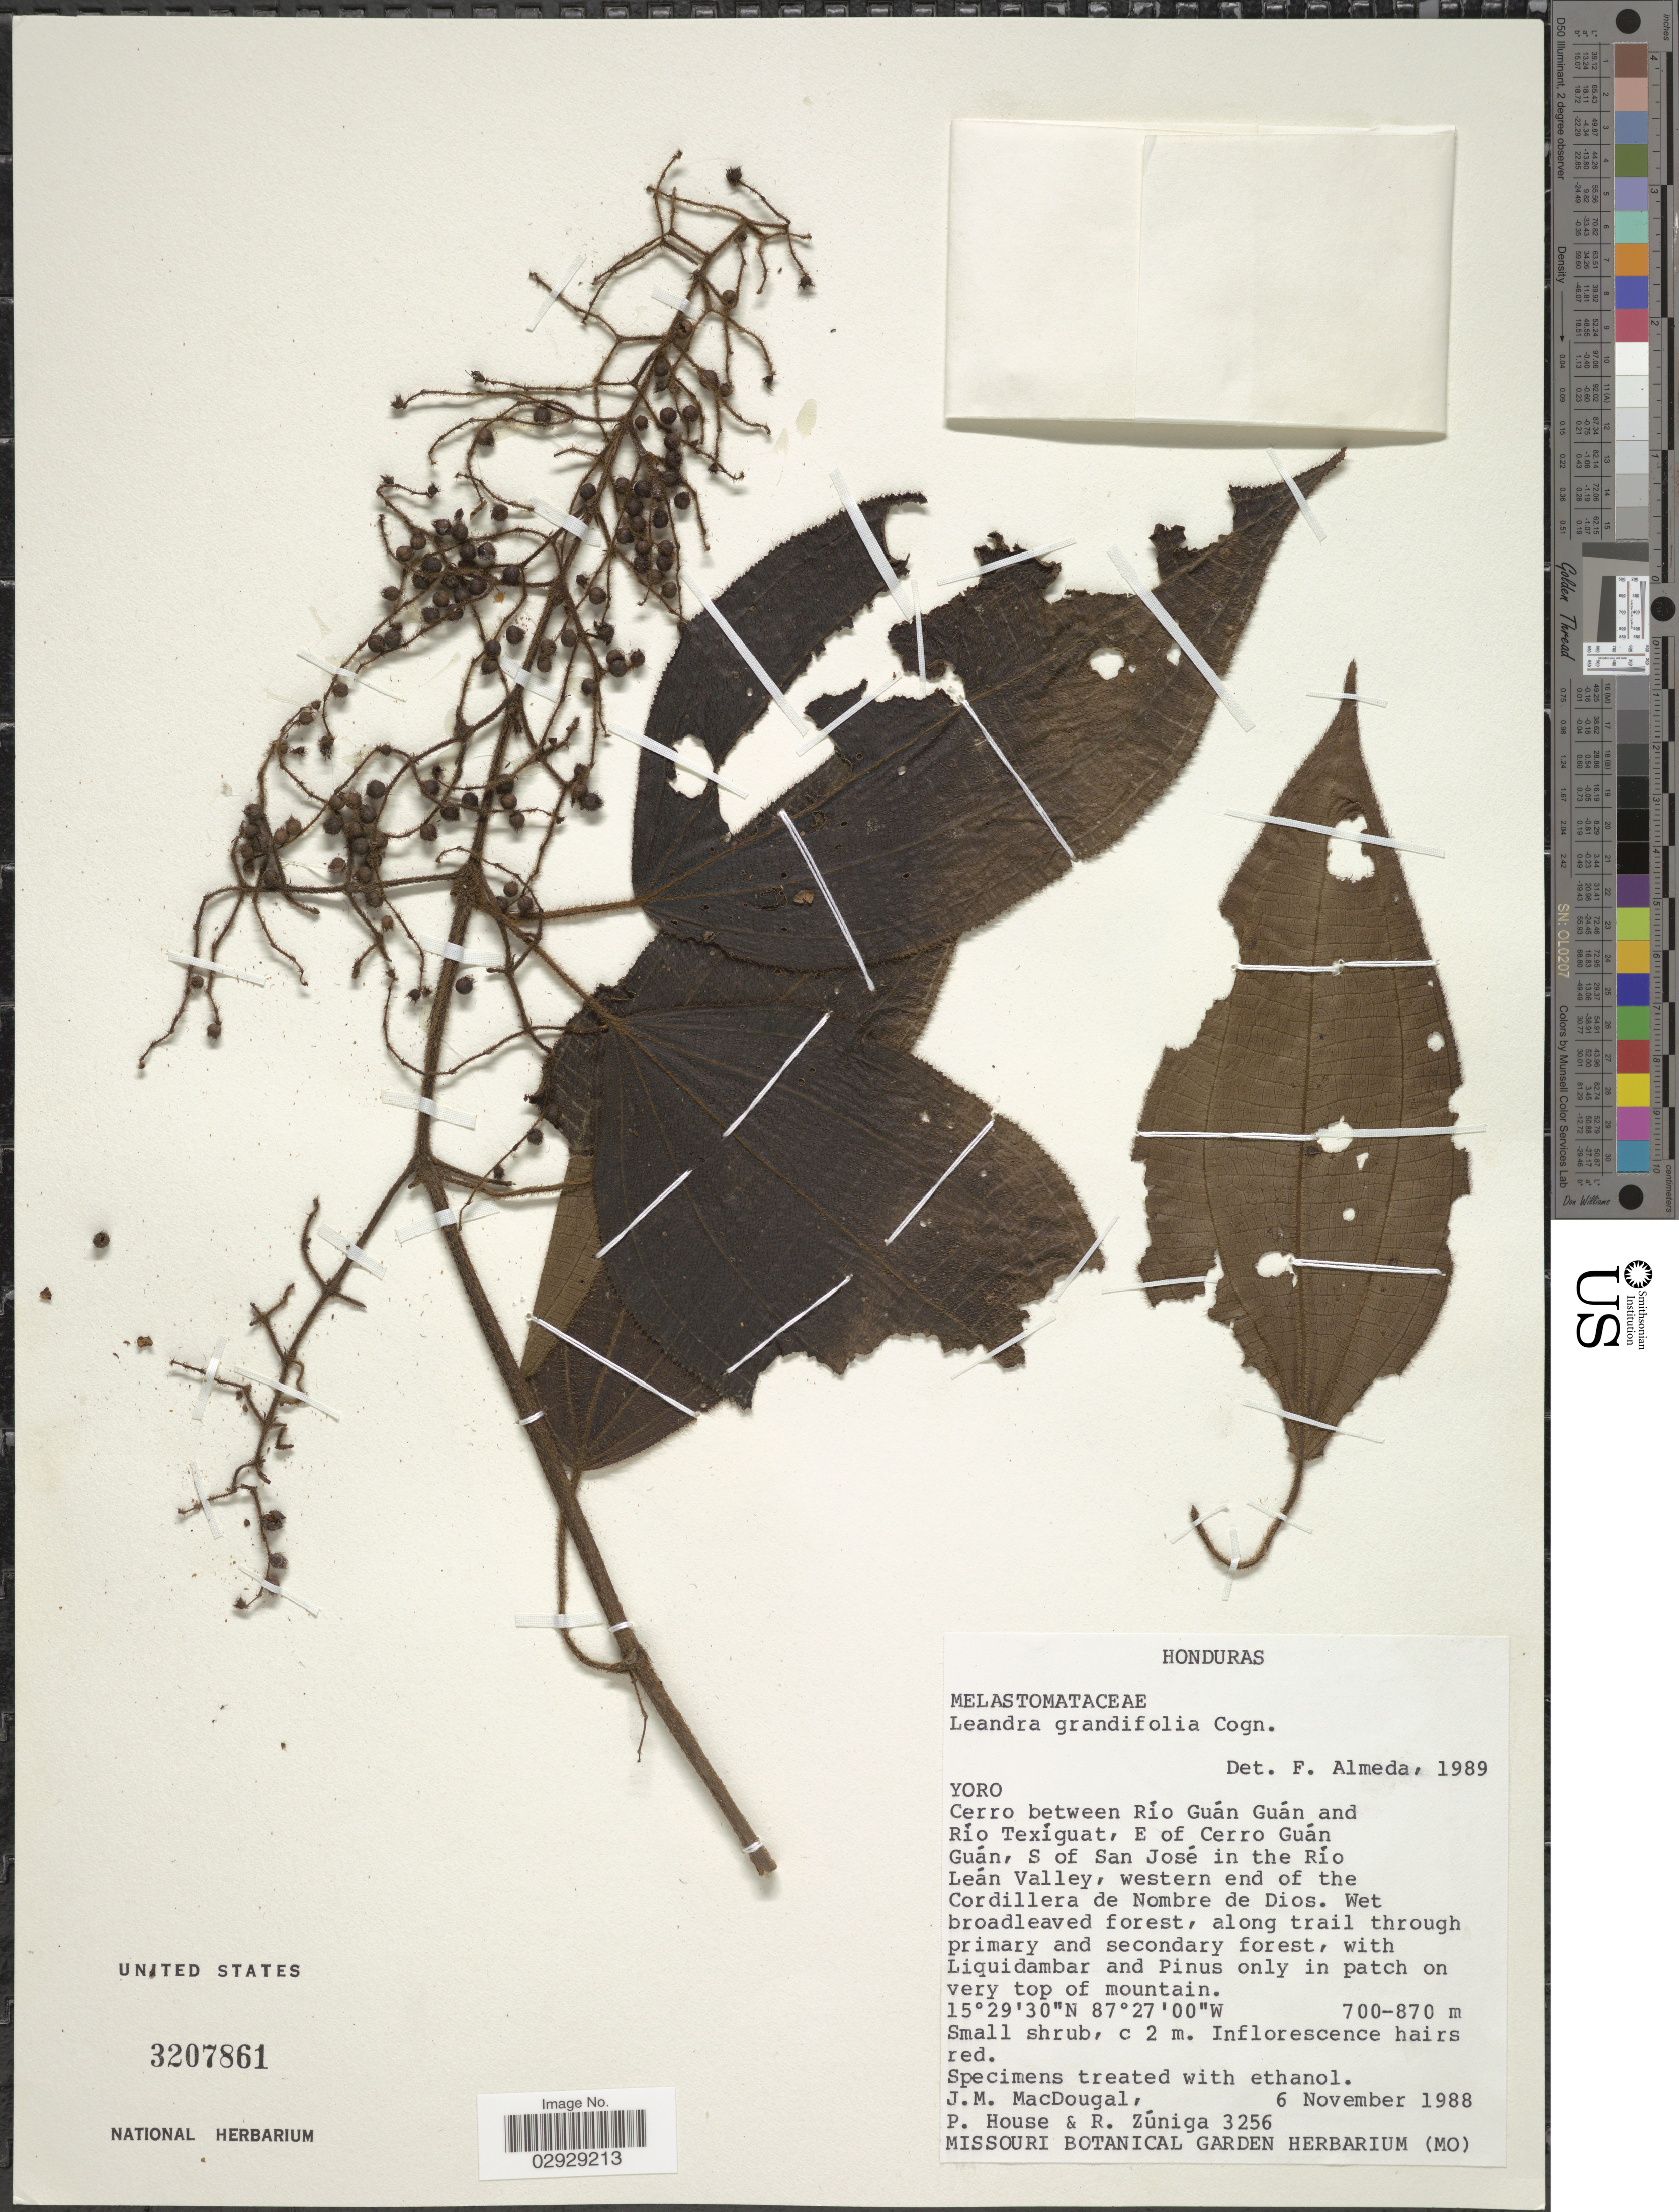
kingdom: Plantae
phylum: Tracheophyta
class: Magnoliopsida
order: Myrtales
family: Melastomataceae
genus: Leandra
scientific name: Leandra grandifolia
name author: Cogn.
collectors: J. M. MacDougal, P. House & R. Zuniga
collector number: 3256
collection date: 1988-11-06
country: Honduras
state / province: Yoro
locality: Cerro between Río Guán Guán and Río Texíguat, E of Cerro Guán Guán, S of San José in the Río Leán Valley, western end of the Cordillera de Nombre de Dios.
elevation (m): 700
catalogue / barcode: US 3207861